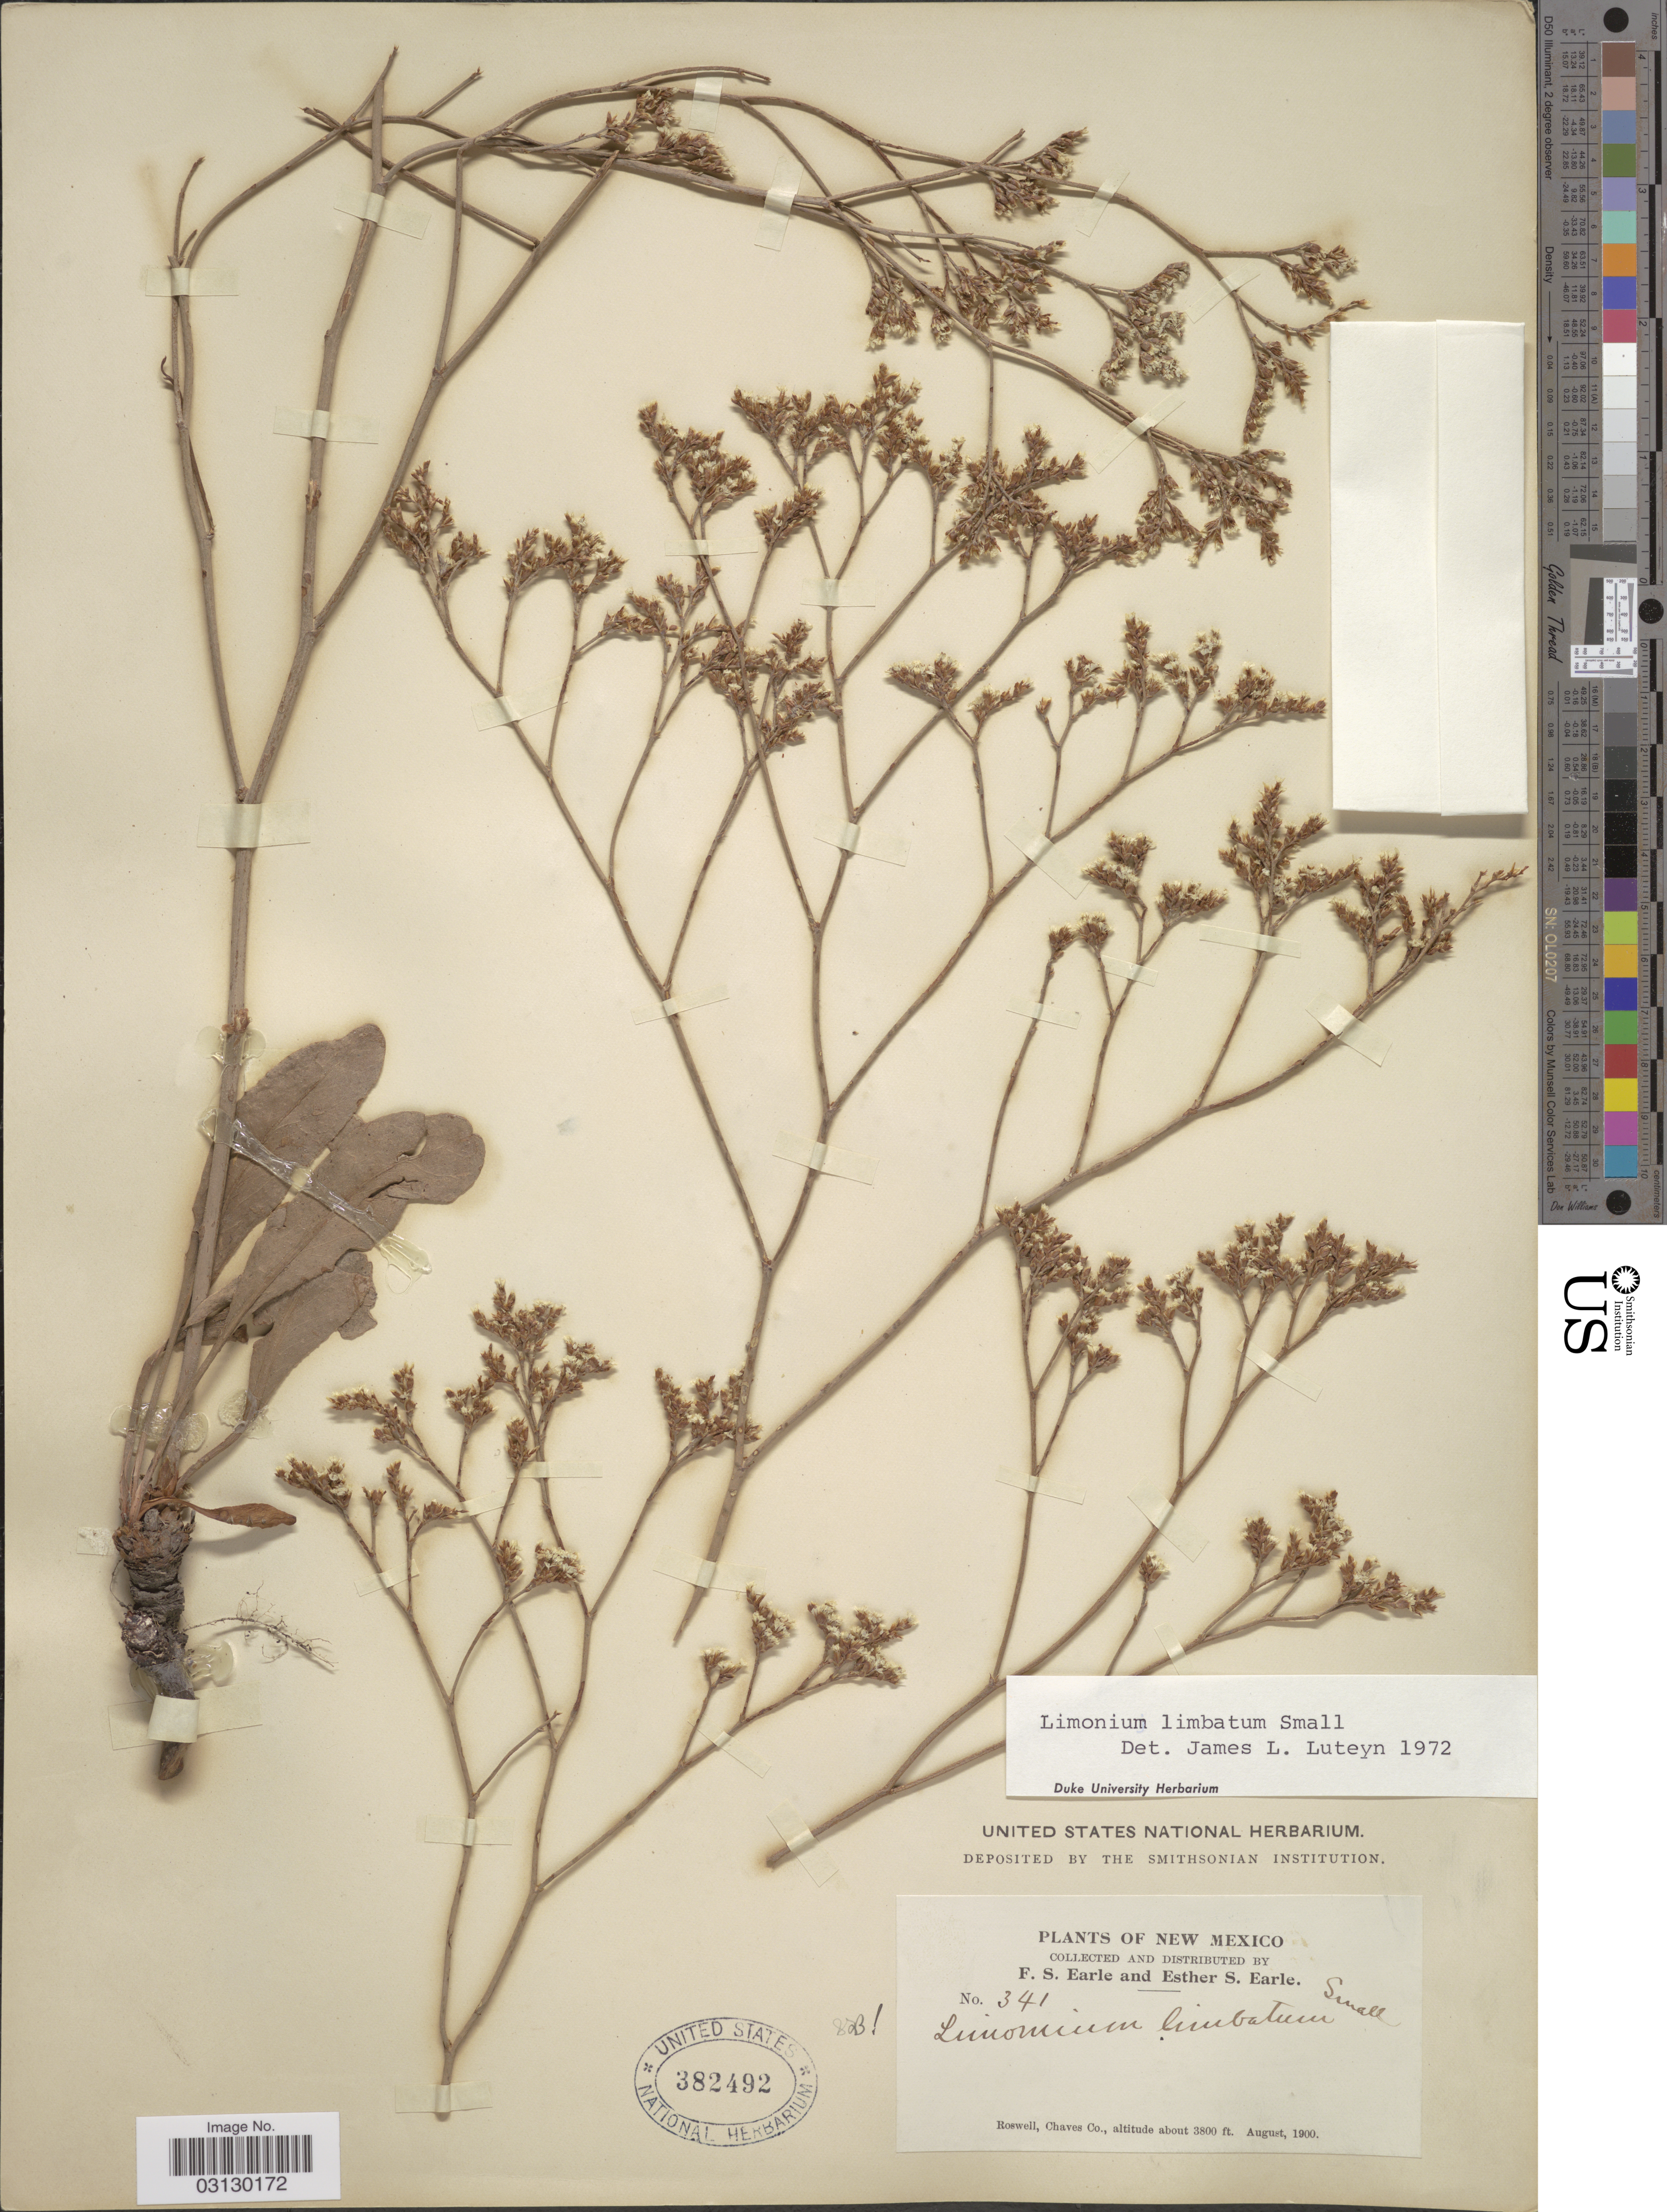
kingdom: Plantae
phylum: Tracheophyta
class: Magnoliopsida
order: Caryophyllales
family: Plumbaginaceae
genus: Limonium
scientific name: Limonium limbatum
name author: Small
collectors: F. S. Earle & E. S. Earle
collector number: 341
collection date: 1900-08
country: United States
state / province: New Mexico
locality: Roswell, Chaves Co.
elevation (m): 1158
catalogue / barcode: US 382492